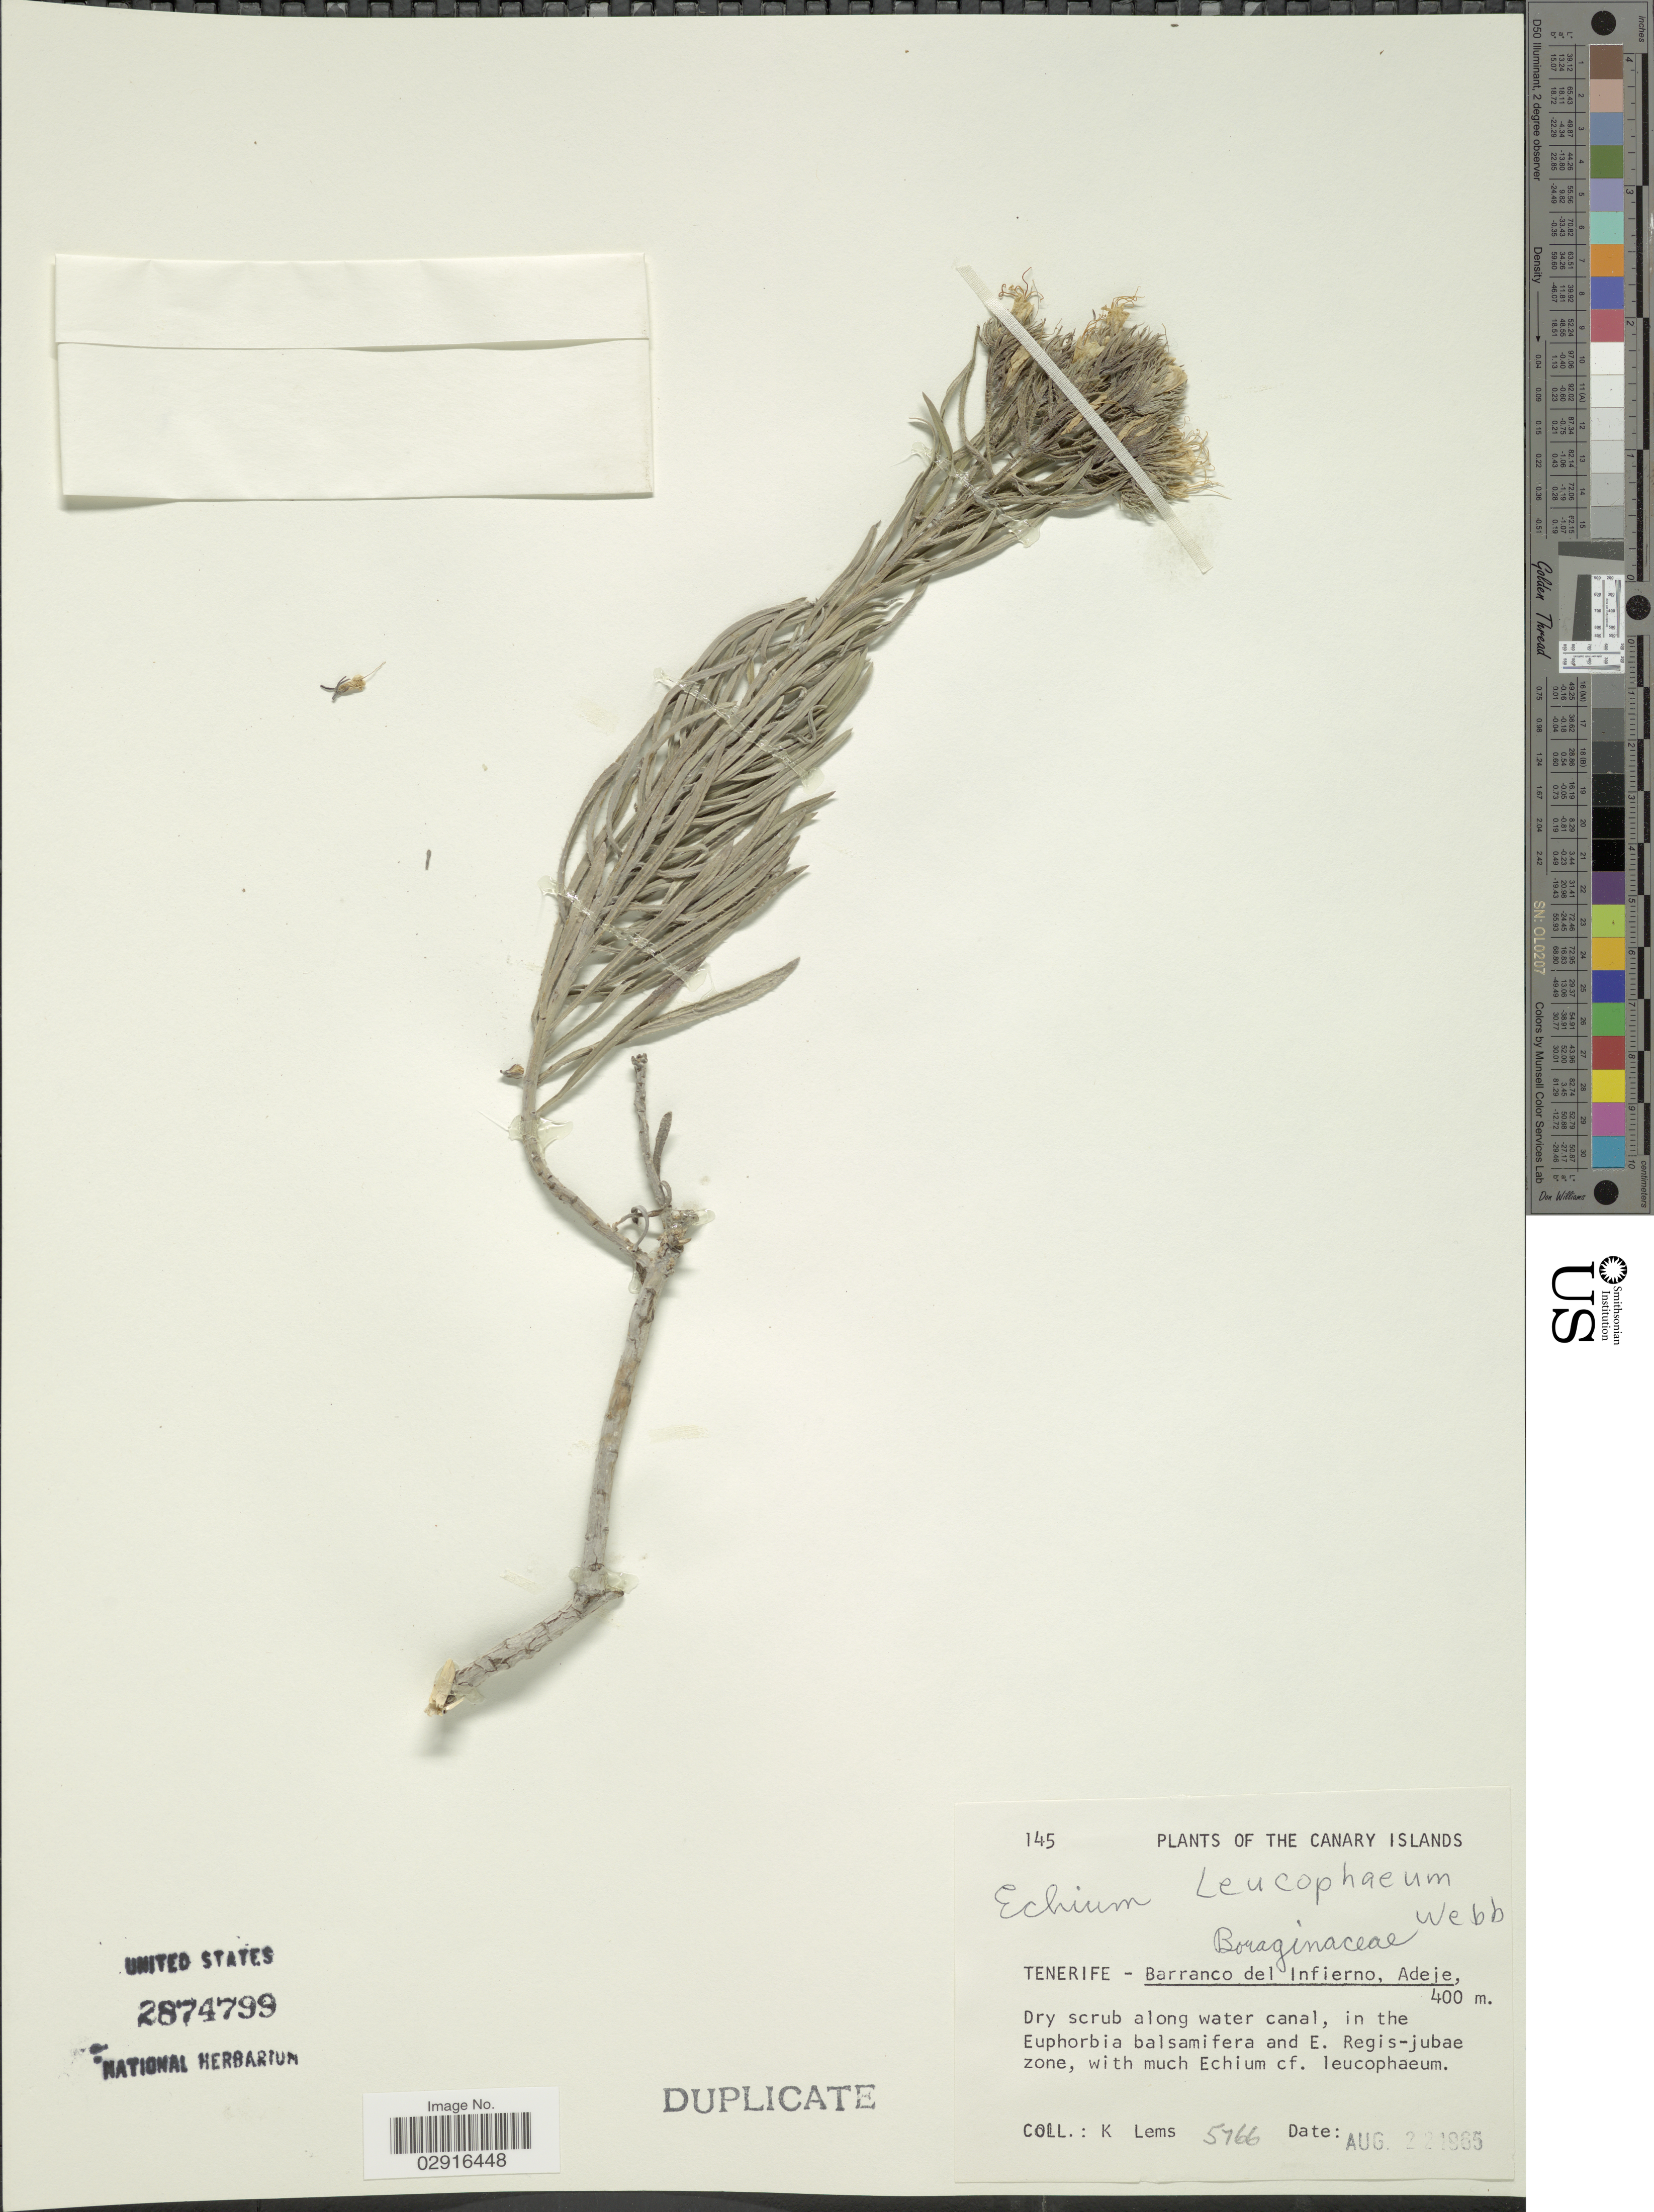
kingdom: Plantae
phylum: Tracheophyta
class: Magnoliopsida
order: Boraginales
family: Boraginaceae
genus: Echium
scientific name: Echium leucophaeum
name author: D.A. Webb ex Sprague & Hutch.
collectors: K. Lems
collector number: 5766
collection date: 1965-08-22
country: Spain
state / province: Canarias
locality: Canary Islands. Tenerife - Barranco del Infierno, Adeje.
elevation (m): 400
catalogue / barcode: US 2874799